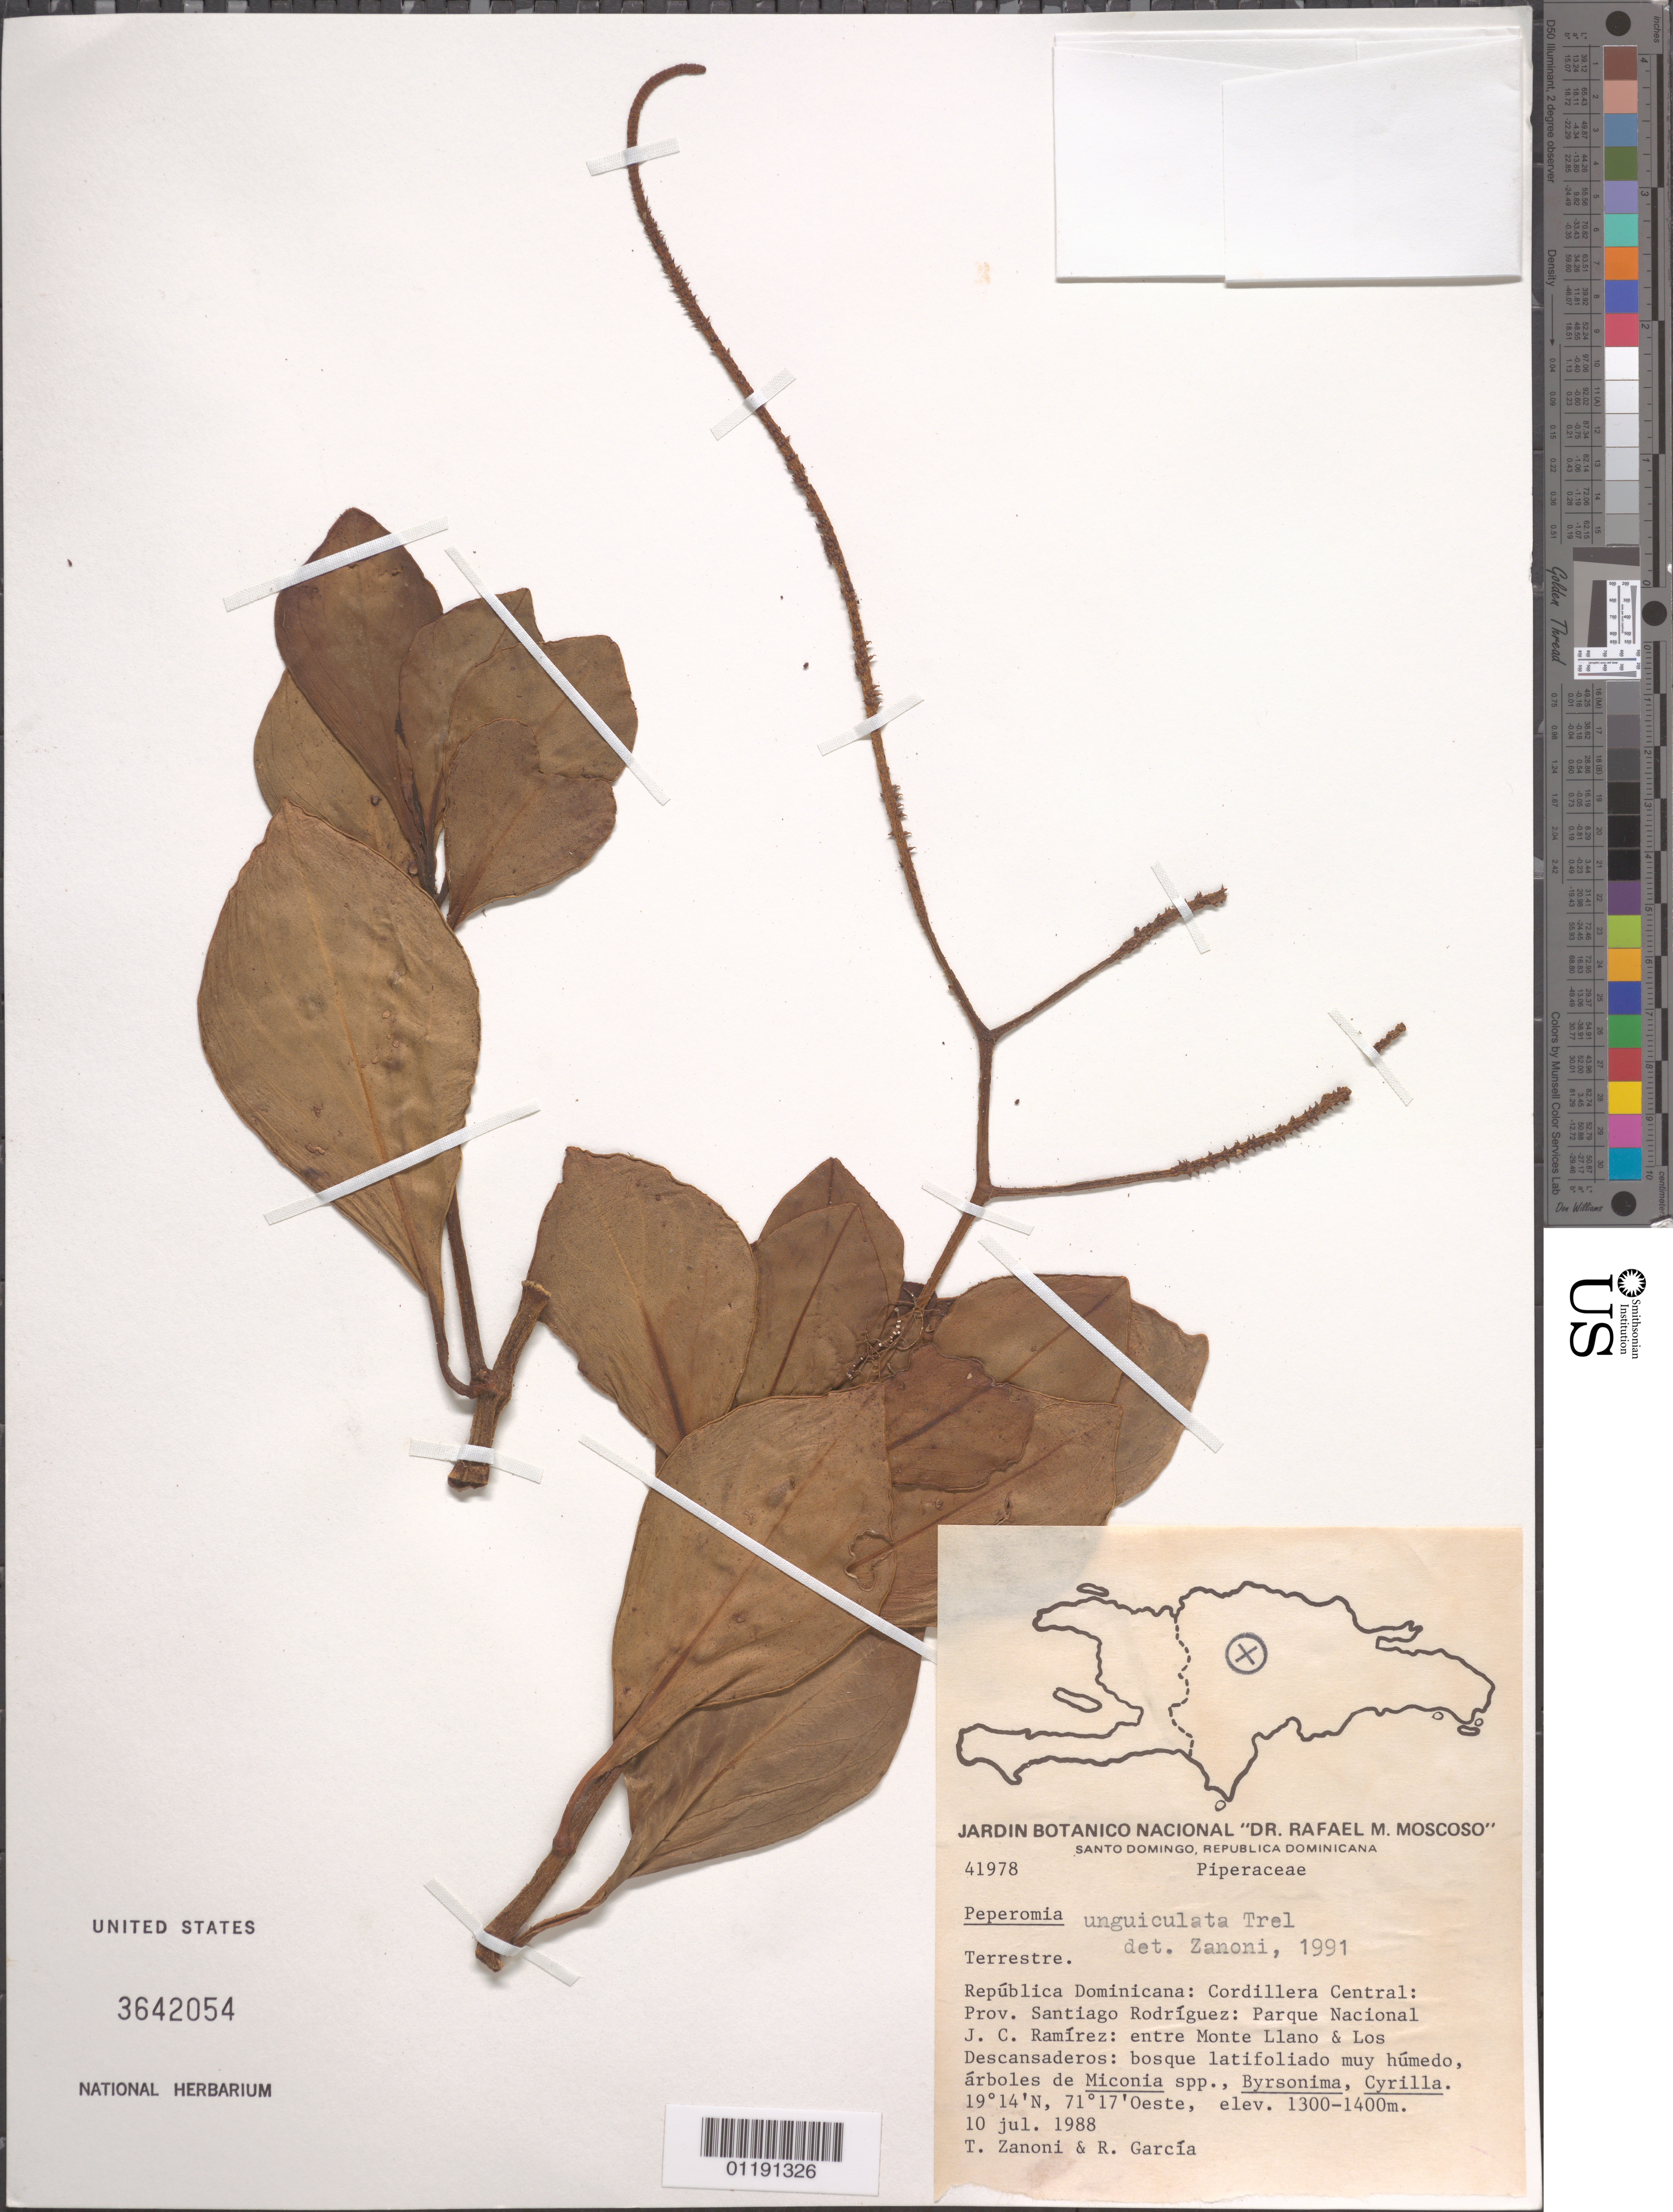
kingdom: Plantae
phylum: Tracheophyta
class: Magnoliopsida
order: Piperales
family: Piperaceae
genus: Peperomia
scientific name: Peperomia unguiculata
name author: Trel.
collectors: T. A. Zanoni & R. García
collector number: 41978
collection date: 1988-07-10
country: Dominican Republic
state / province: Santiago Rodriguez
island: Hispaniola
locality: Cordillera Central: J. C. Ramírez National Park: between Monte Llano and Descansaderos.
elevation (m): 1300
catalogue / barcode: US 3642054